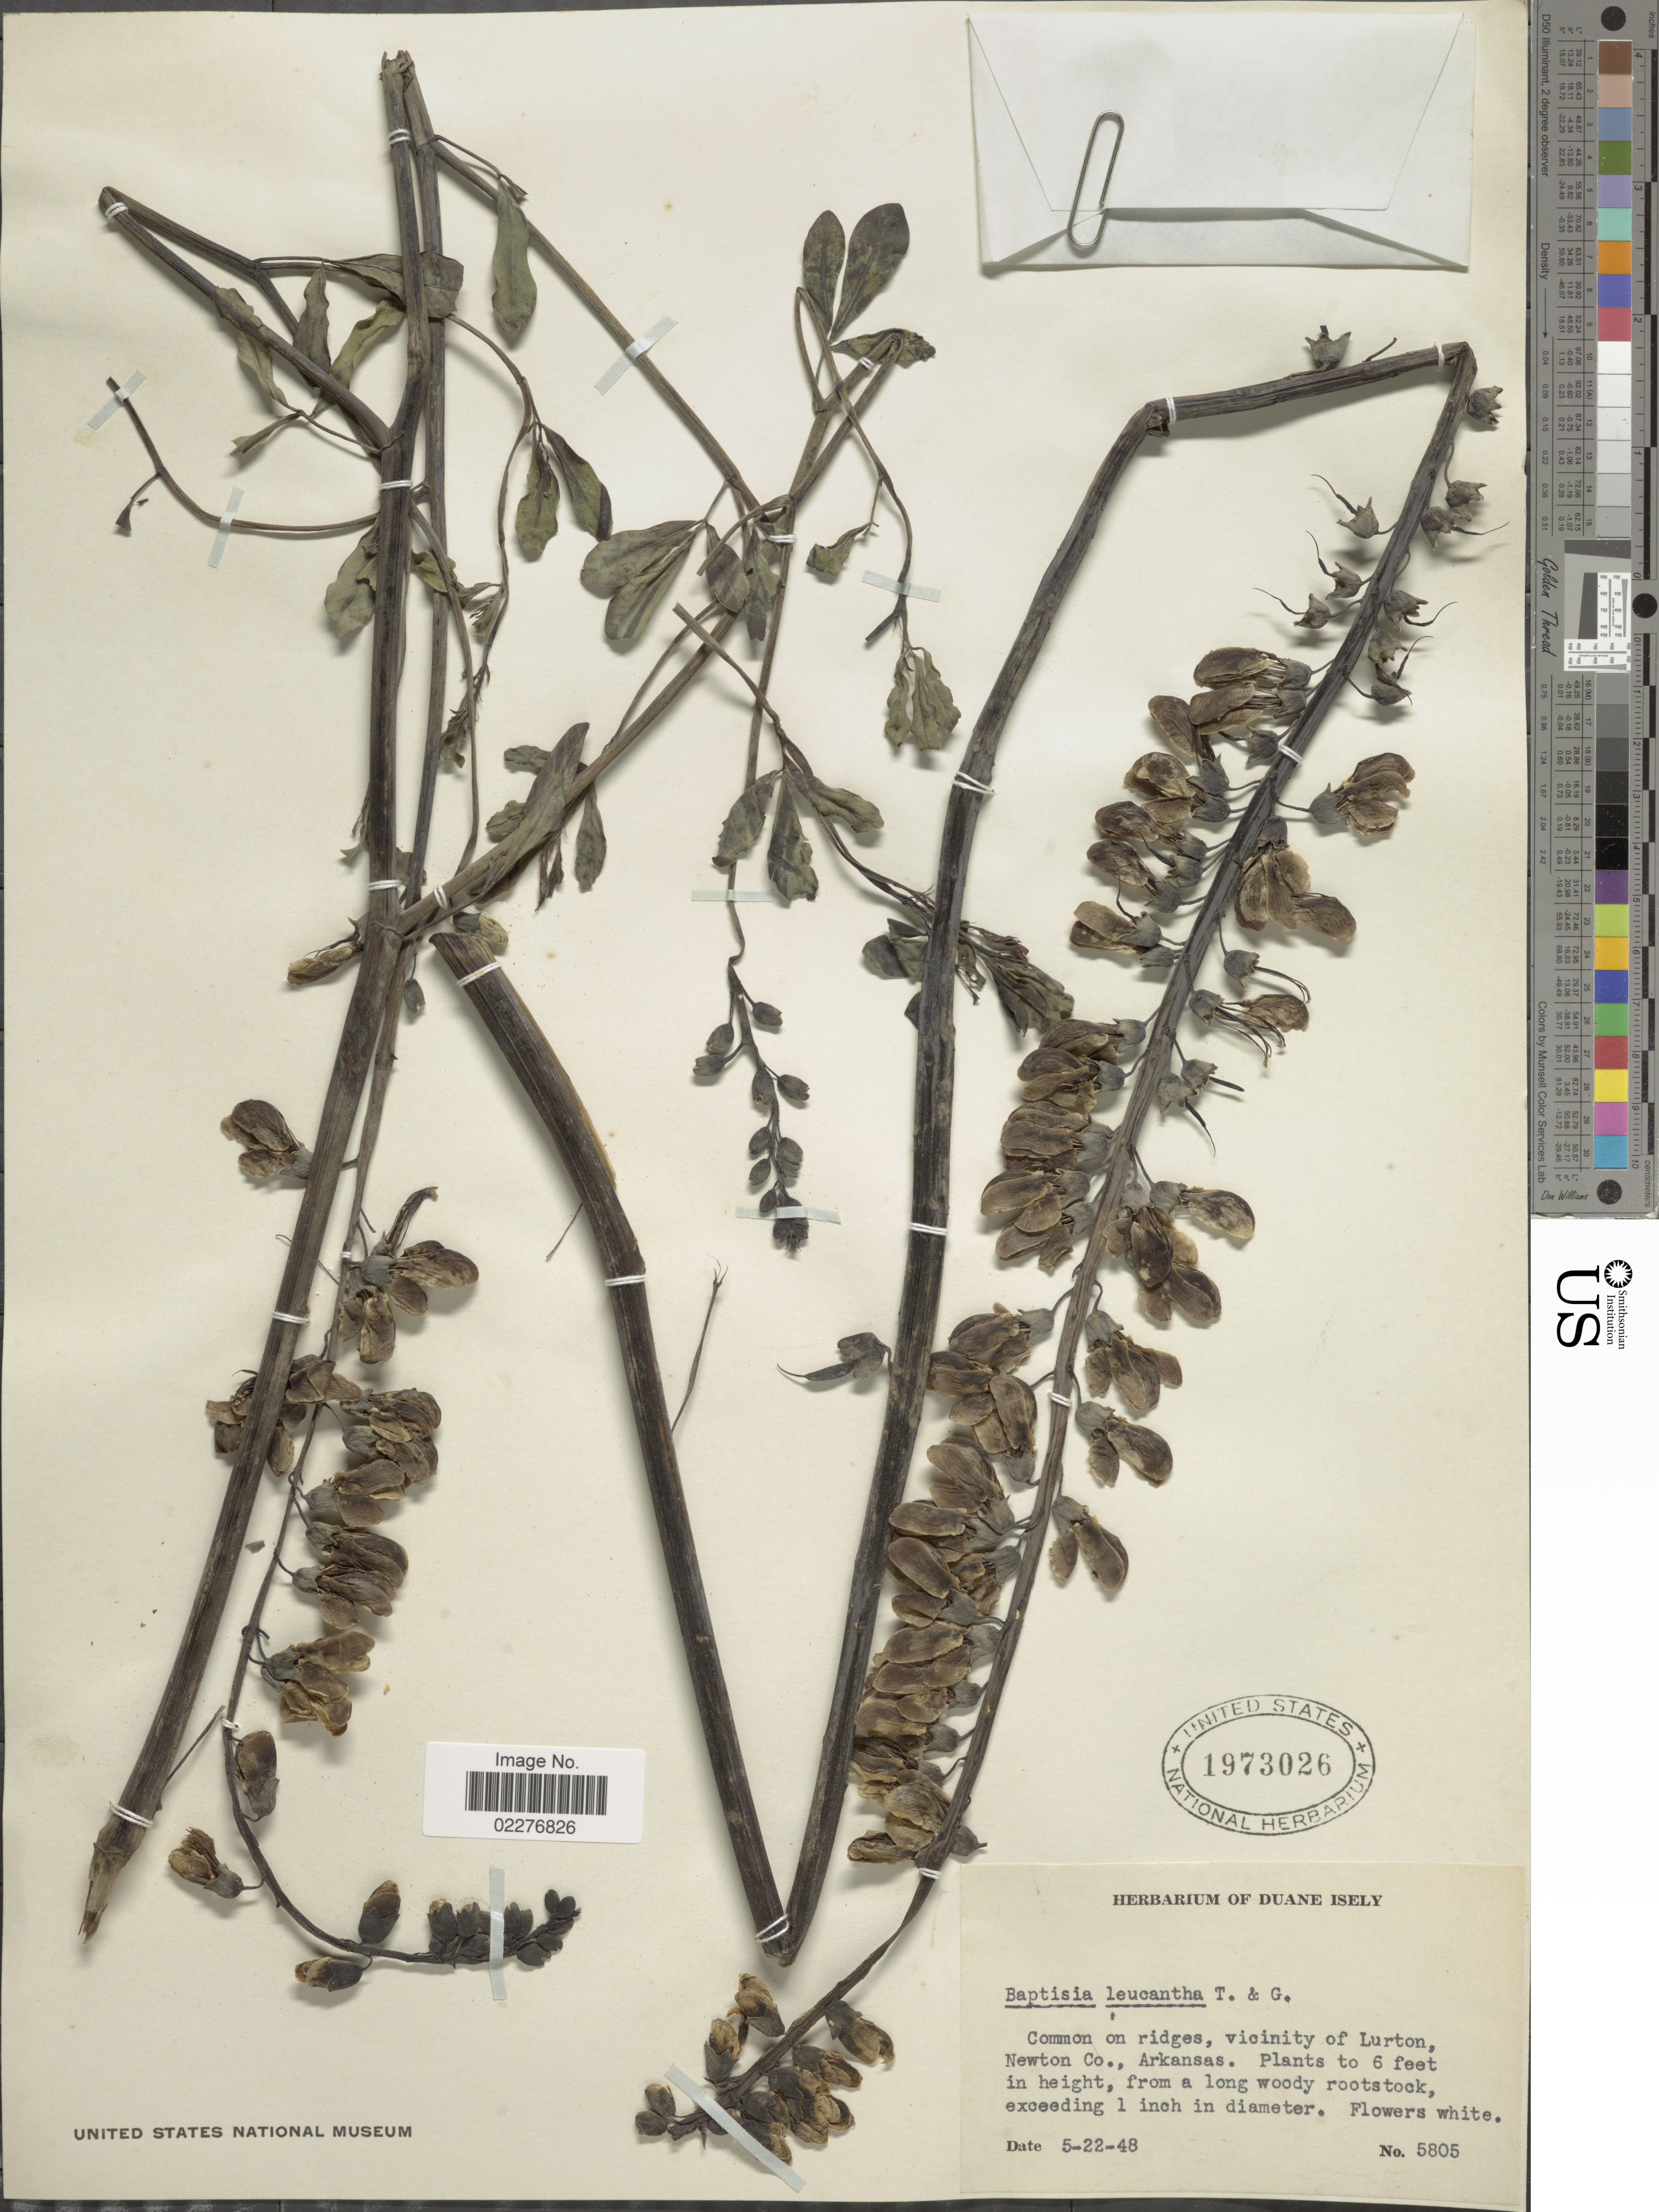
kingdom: Plantae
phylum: Tracheophyta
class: Magnoliopsida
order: Fabales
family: Fabaceae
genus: Baptisia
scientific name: Baptisia leucantha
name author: Torr. & A. Gray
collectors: ex. herb. Duane Isely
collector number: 5805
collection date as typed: Transcribed d/m/y: 22/5/48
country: United States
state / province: Arkansas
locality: Common on ridges, vicinity of Lurton, Newton Co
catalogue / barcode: US 1973026